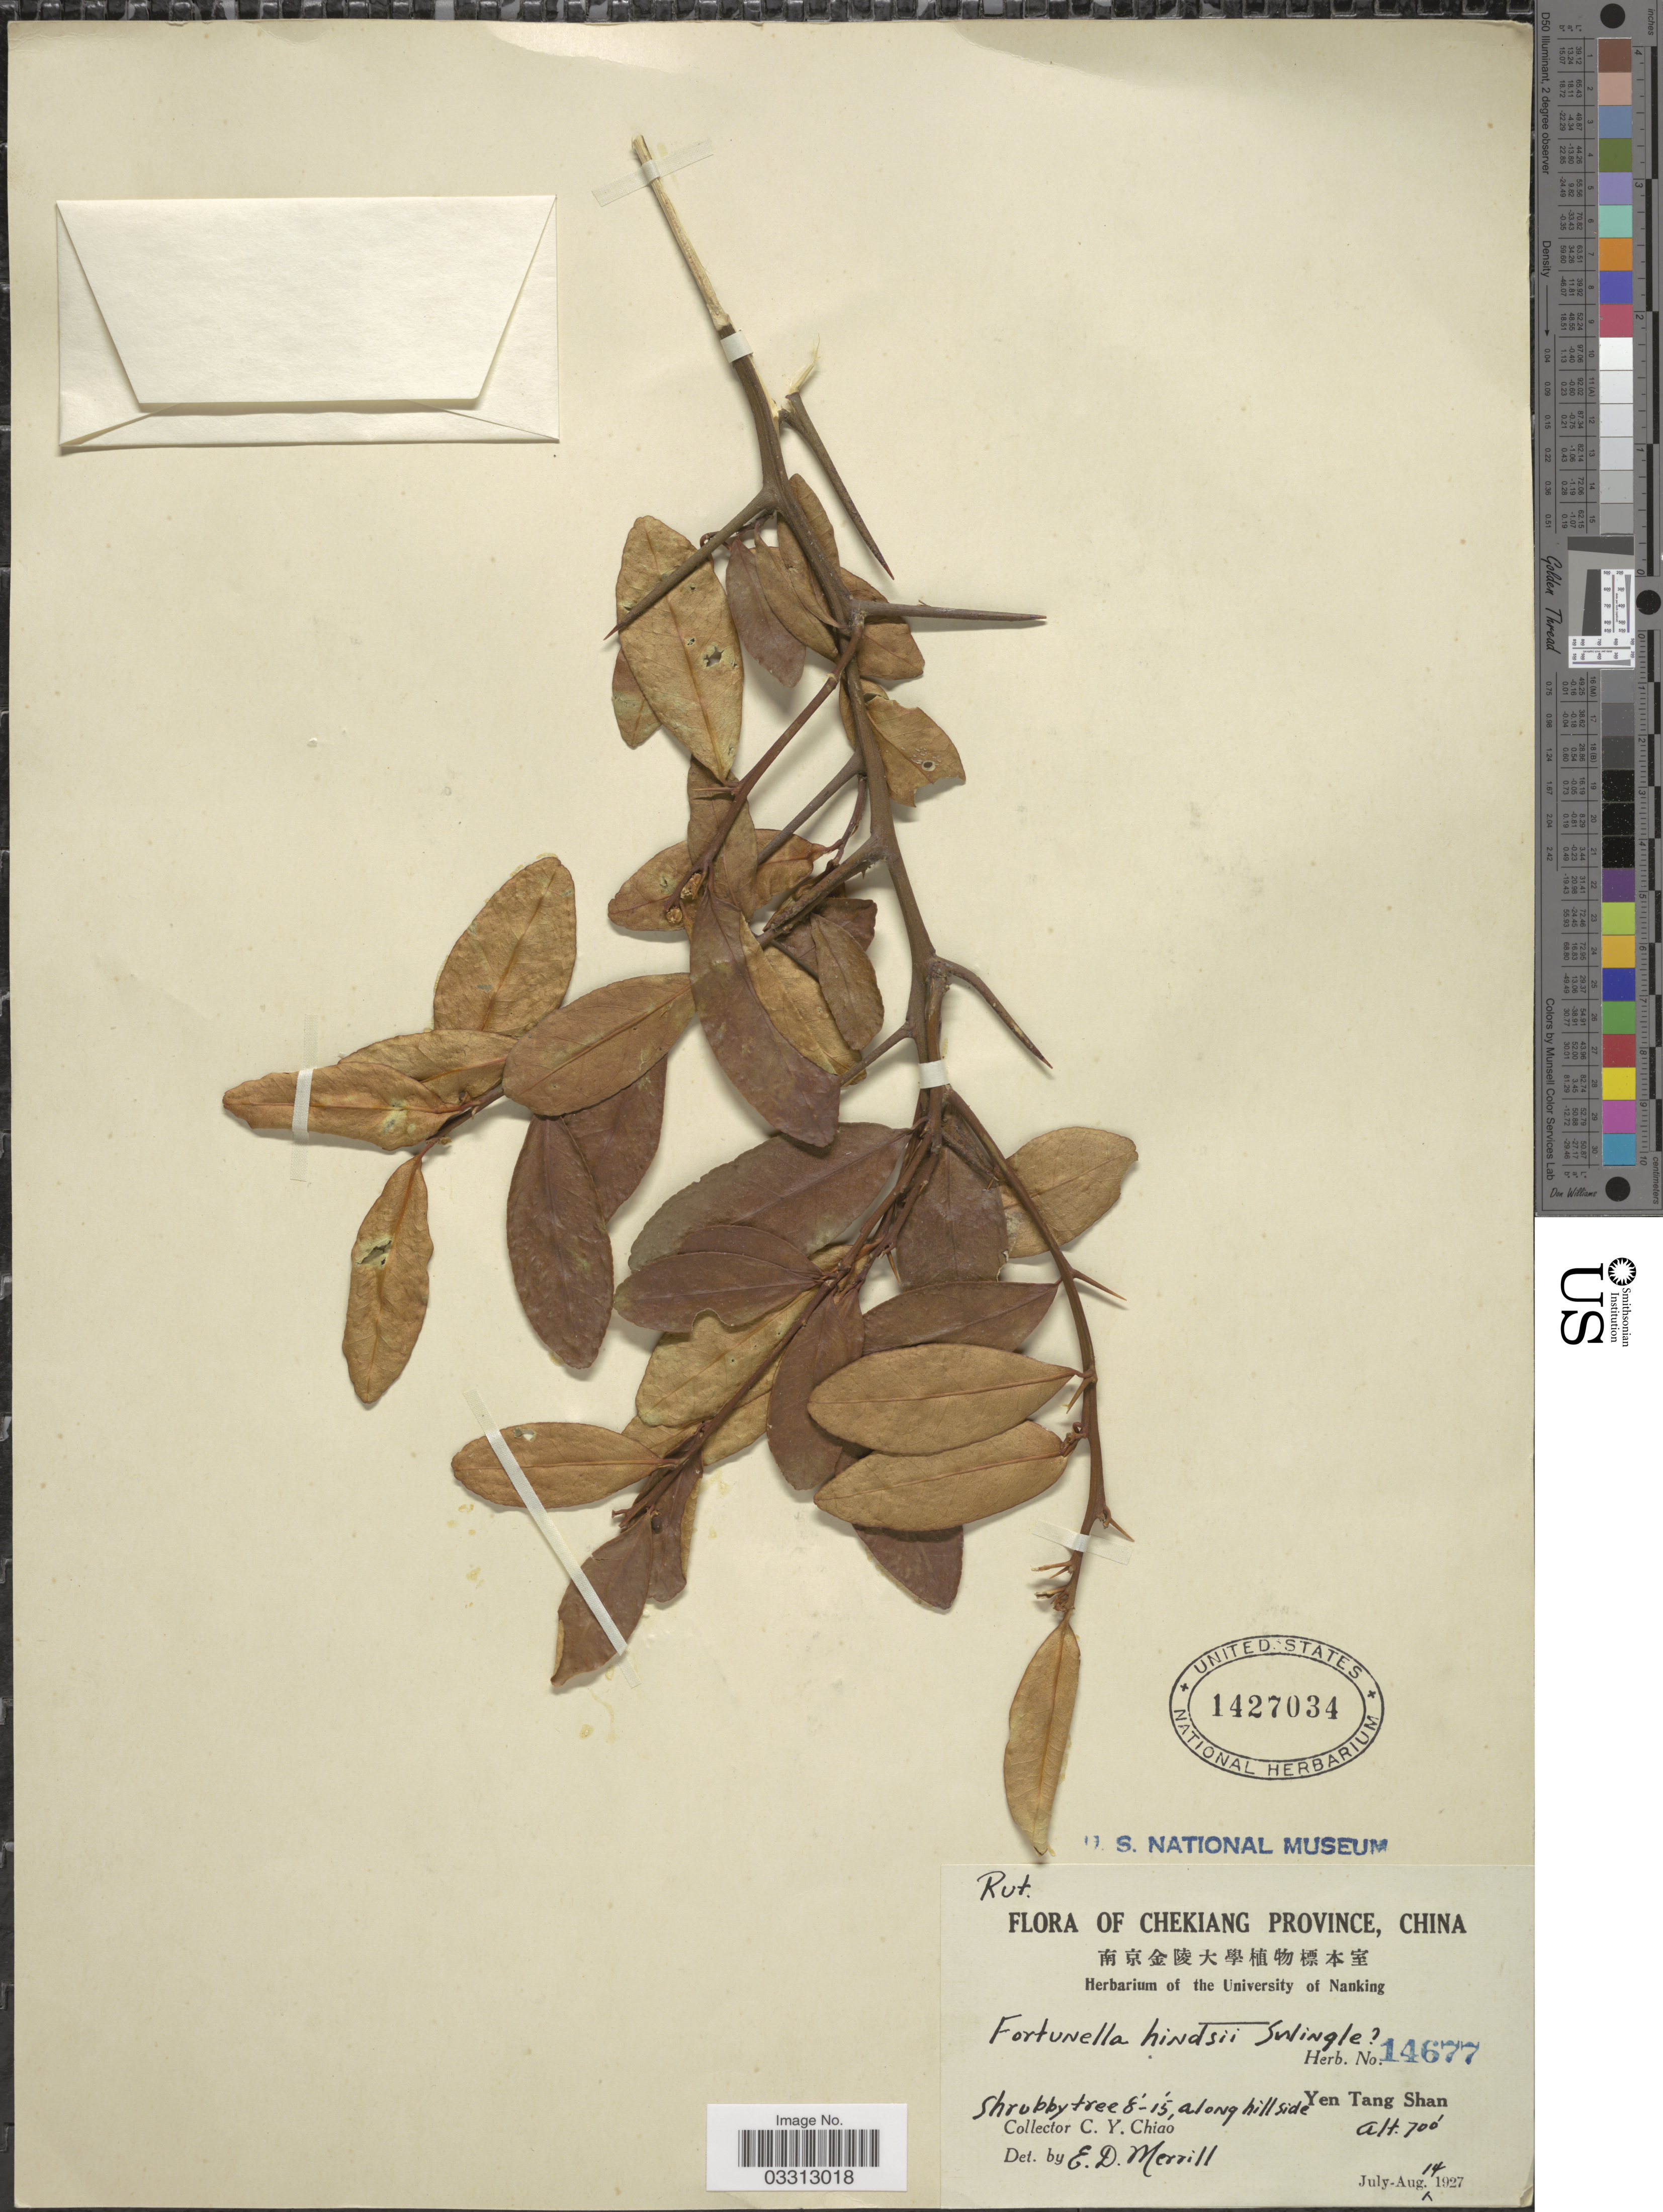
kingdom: Plantae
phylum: Tracheophyta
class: Magnoliopsida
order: Sapindales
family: Rutaceae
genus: Citrus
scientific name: Citrus japonica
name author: Thunb.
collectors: C. Y. Chiao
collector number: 14677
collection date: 1927-08-14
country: China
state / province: Zhejiang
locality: Chekiang Province. Along hillside Yen Tang Shan.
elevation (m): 213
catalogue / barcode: US 1427034